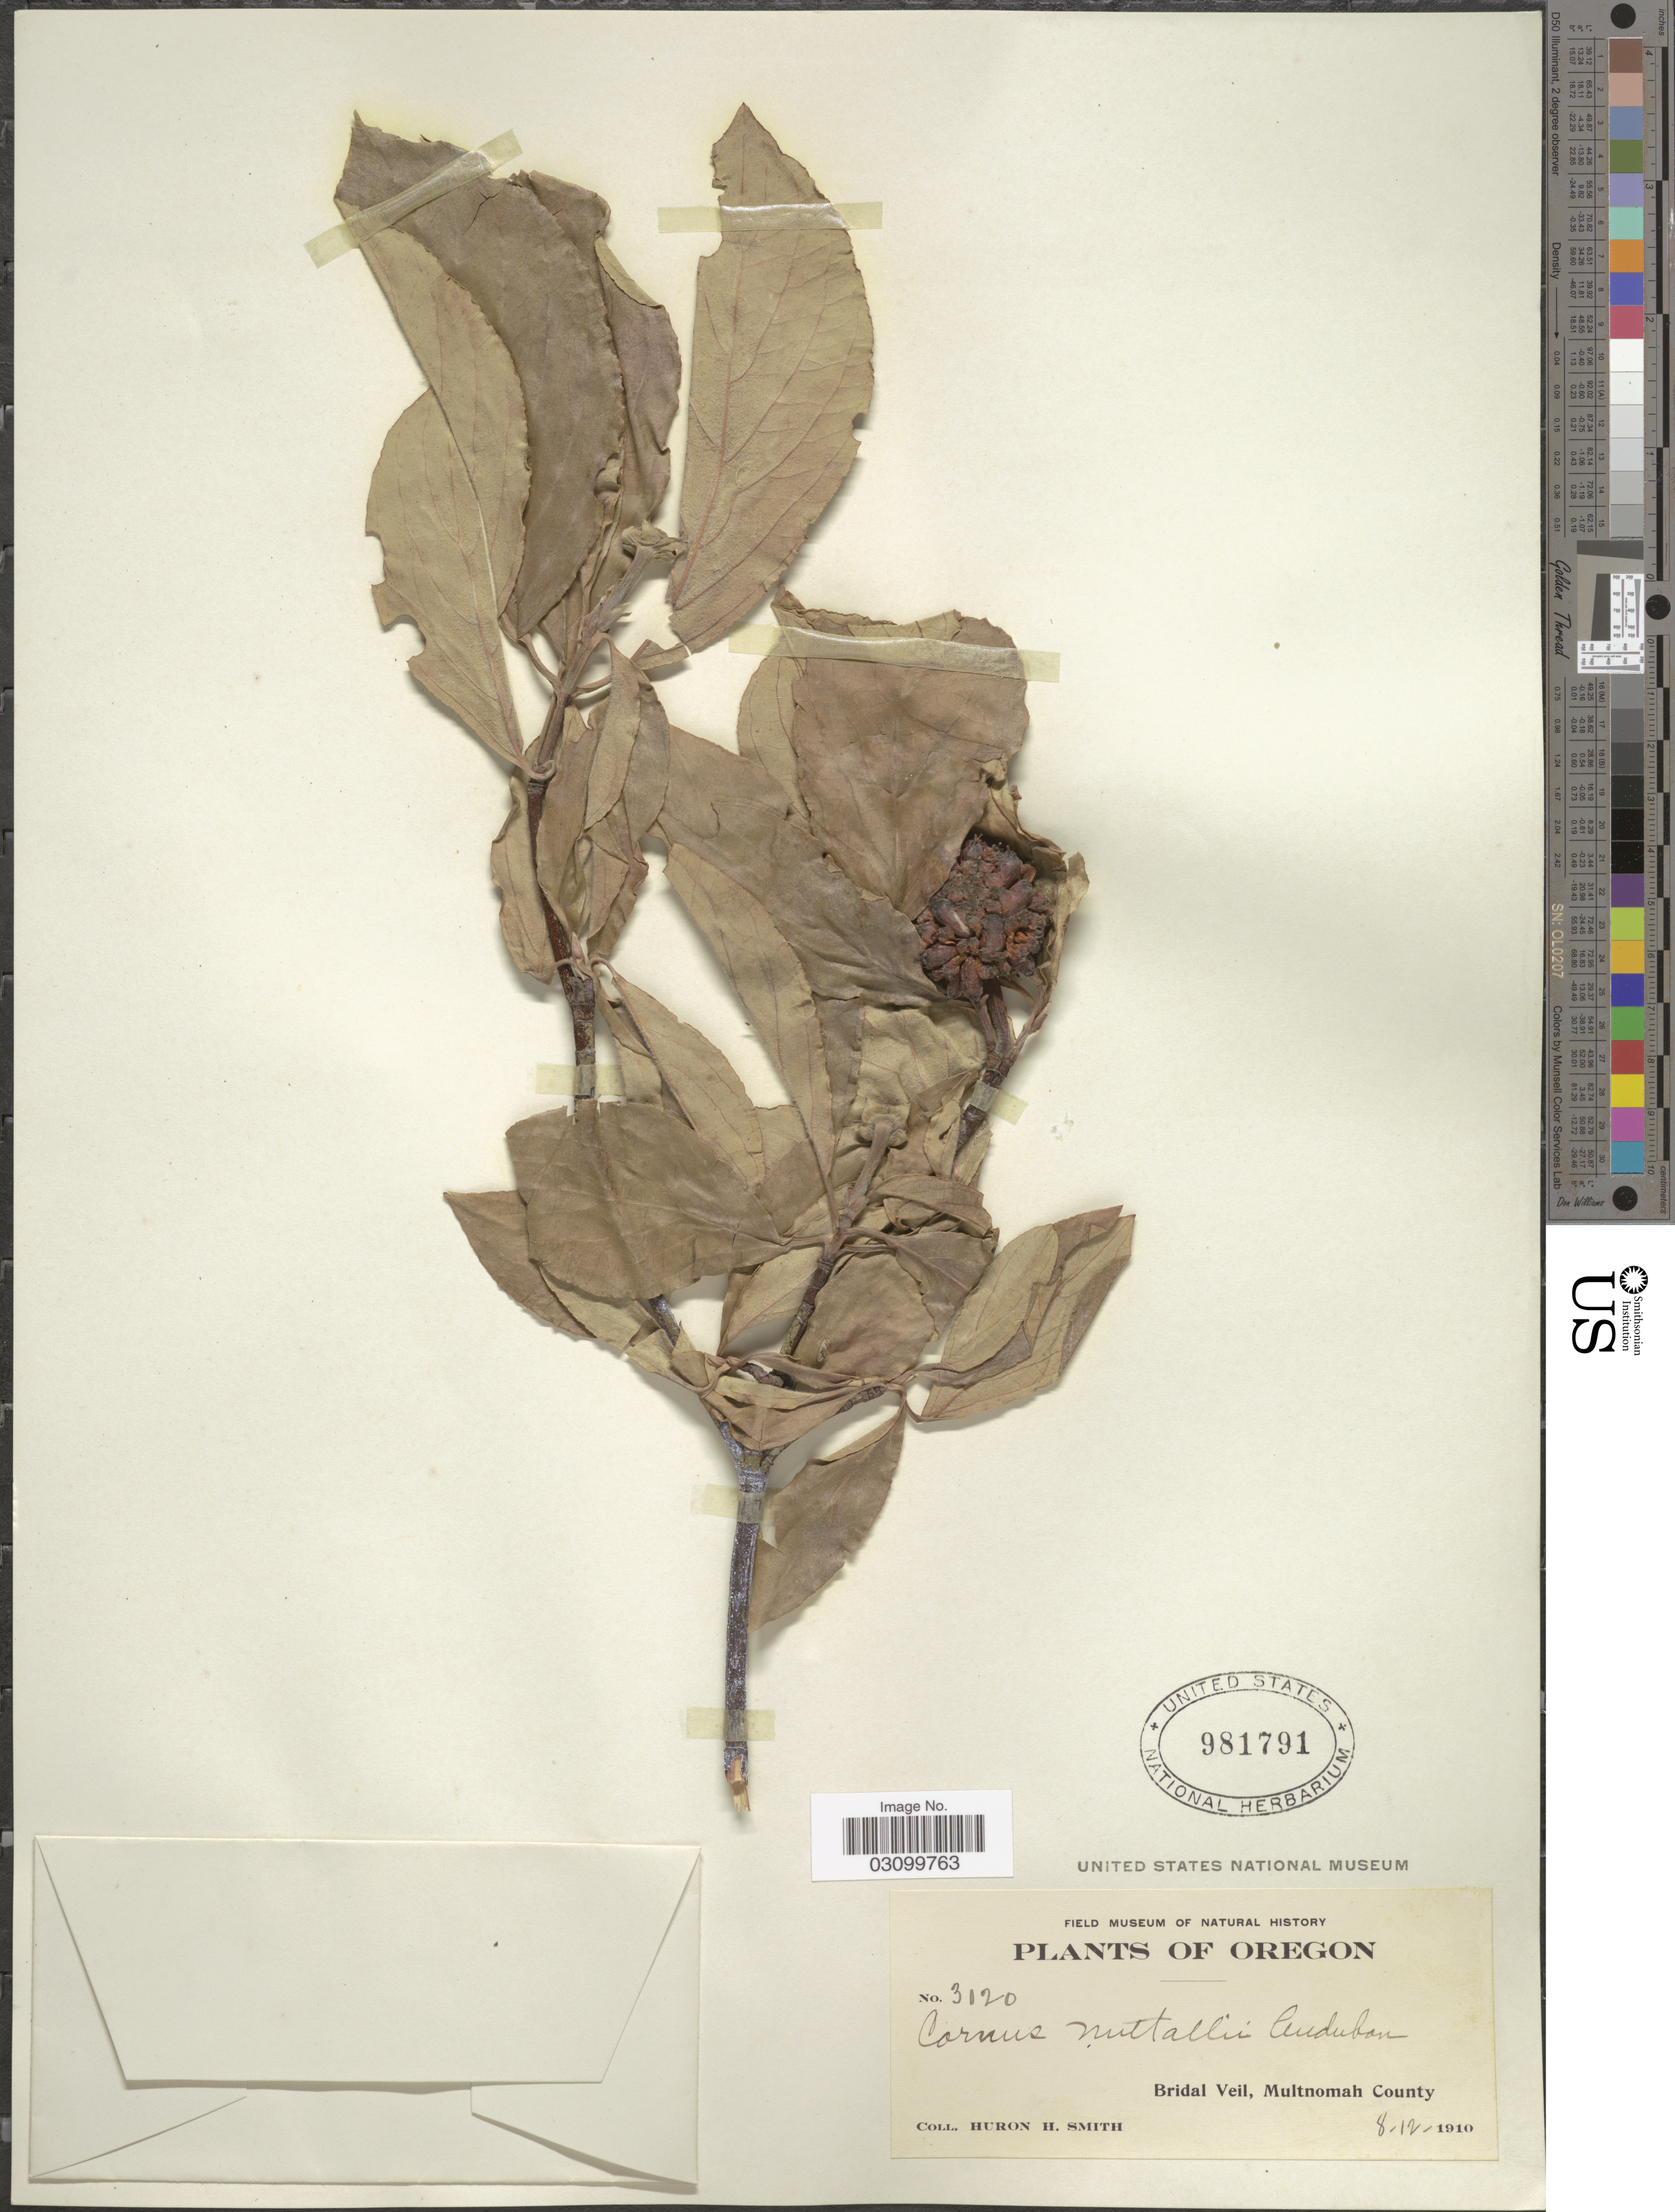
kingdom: Plantae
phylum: Tracheophyta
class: Magnoliopsida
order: Cornales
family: Cornaceae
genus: Cornus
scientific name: Cornus nuttallii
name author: Audubon ex Torr. & A. Gray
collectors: Huron H. Smith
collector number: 3120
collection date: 1910-08-12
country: United States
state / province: Oregon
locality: Bridal Veil, Multnomah County.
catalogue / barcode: US 981791